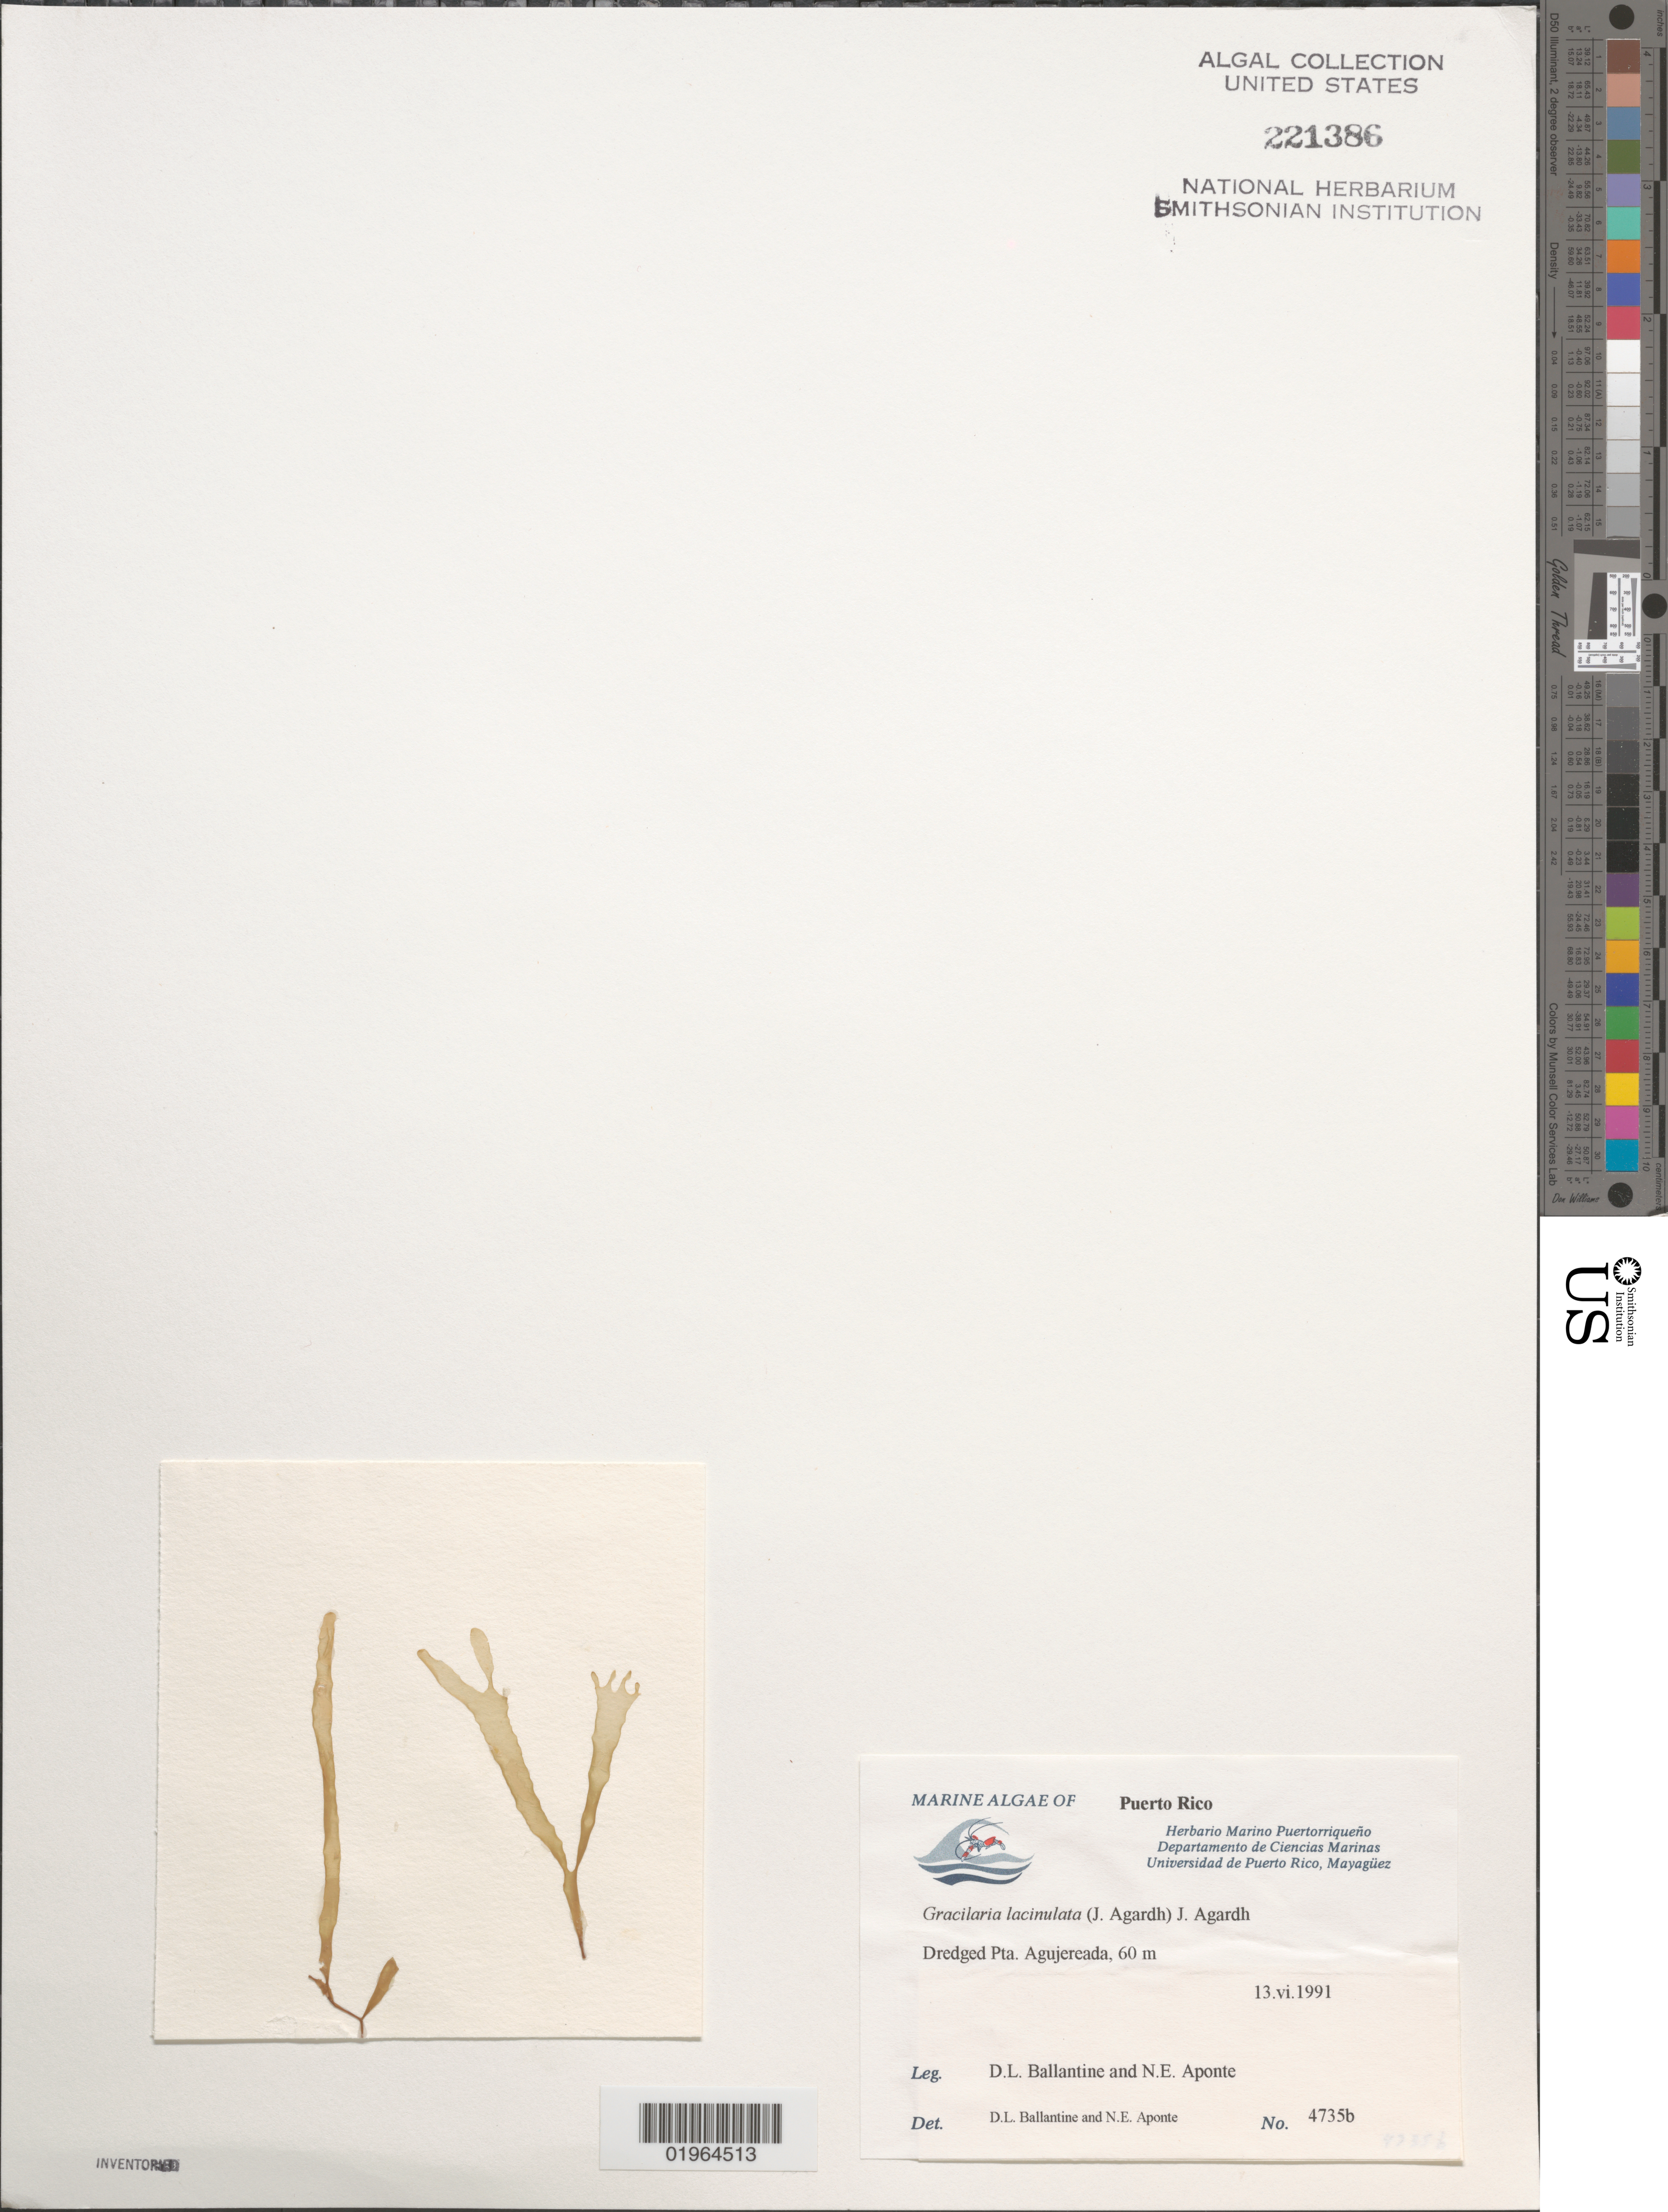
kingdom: Plantae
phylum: Rhodophyta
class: Florideophyceae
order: Gracilariales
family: Gracilariaceae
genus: Gracilaria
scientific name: Gracilaria isabellana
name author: Gurgel et al. in I.A. Abbott & McDermid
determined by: Ballantine, D. L.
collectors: D.L. Ballantine & N. E. Aponte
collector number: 4735b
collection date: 1991-06-13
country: Puerto Rico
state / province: Aguadilla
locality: Punta Agujereada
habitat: Dredged.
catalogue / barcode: US 221386